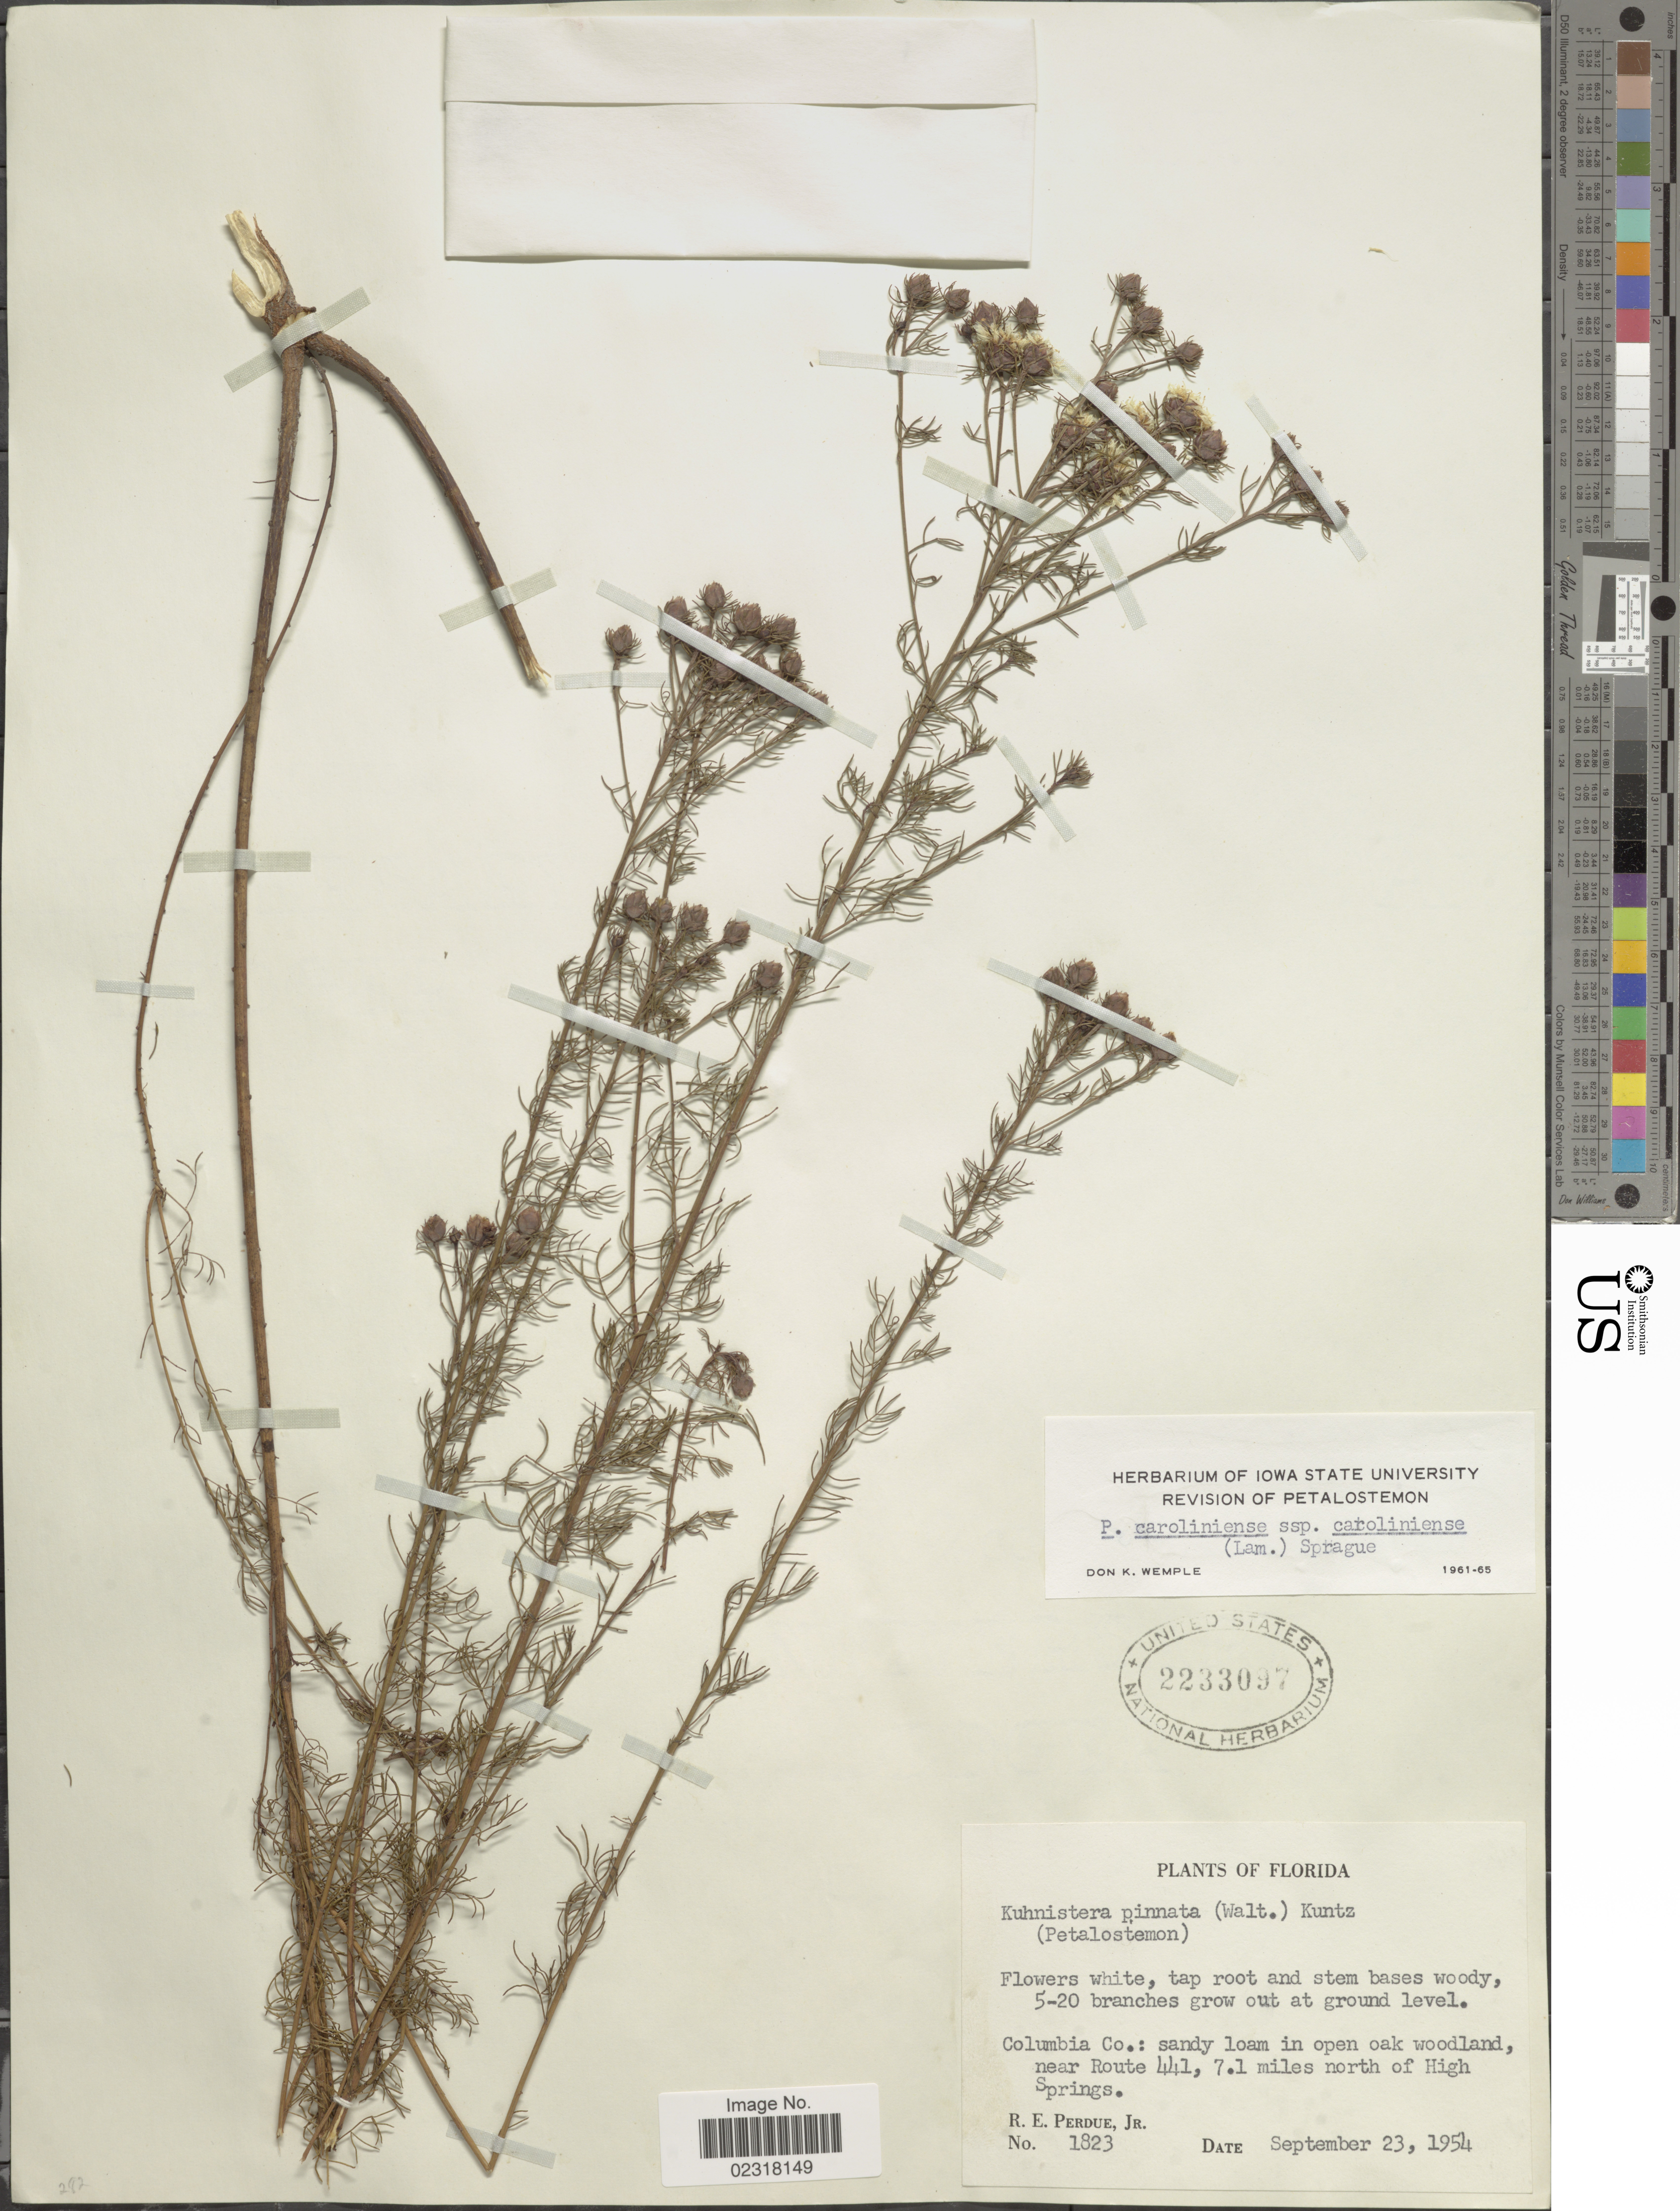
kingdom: Plantae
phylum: Tracheophyta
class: Magnoliopsida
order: Fabales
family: Fabaceae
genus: Dalea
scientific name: Dalea pinnata var. pinnata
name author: (J.F. Gmel.) Barneby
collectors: R. E. Perdue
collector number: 1823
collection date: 1954-09-23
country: United States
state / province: Florida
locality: Columbia Co.: sandy loam in open oak woodland, near Route 41, 7.1 miles north of High Springs.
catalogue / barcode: US 2233097